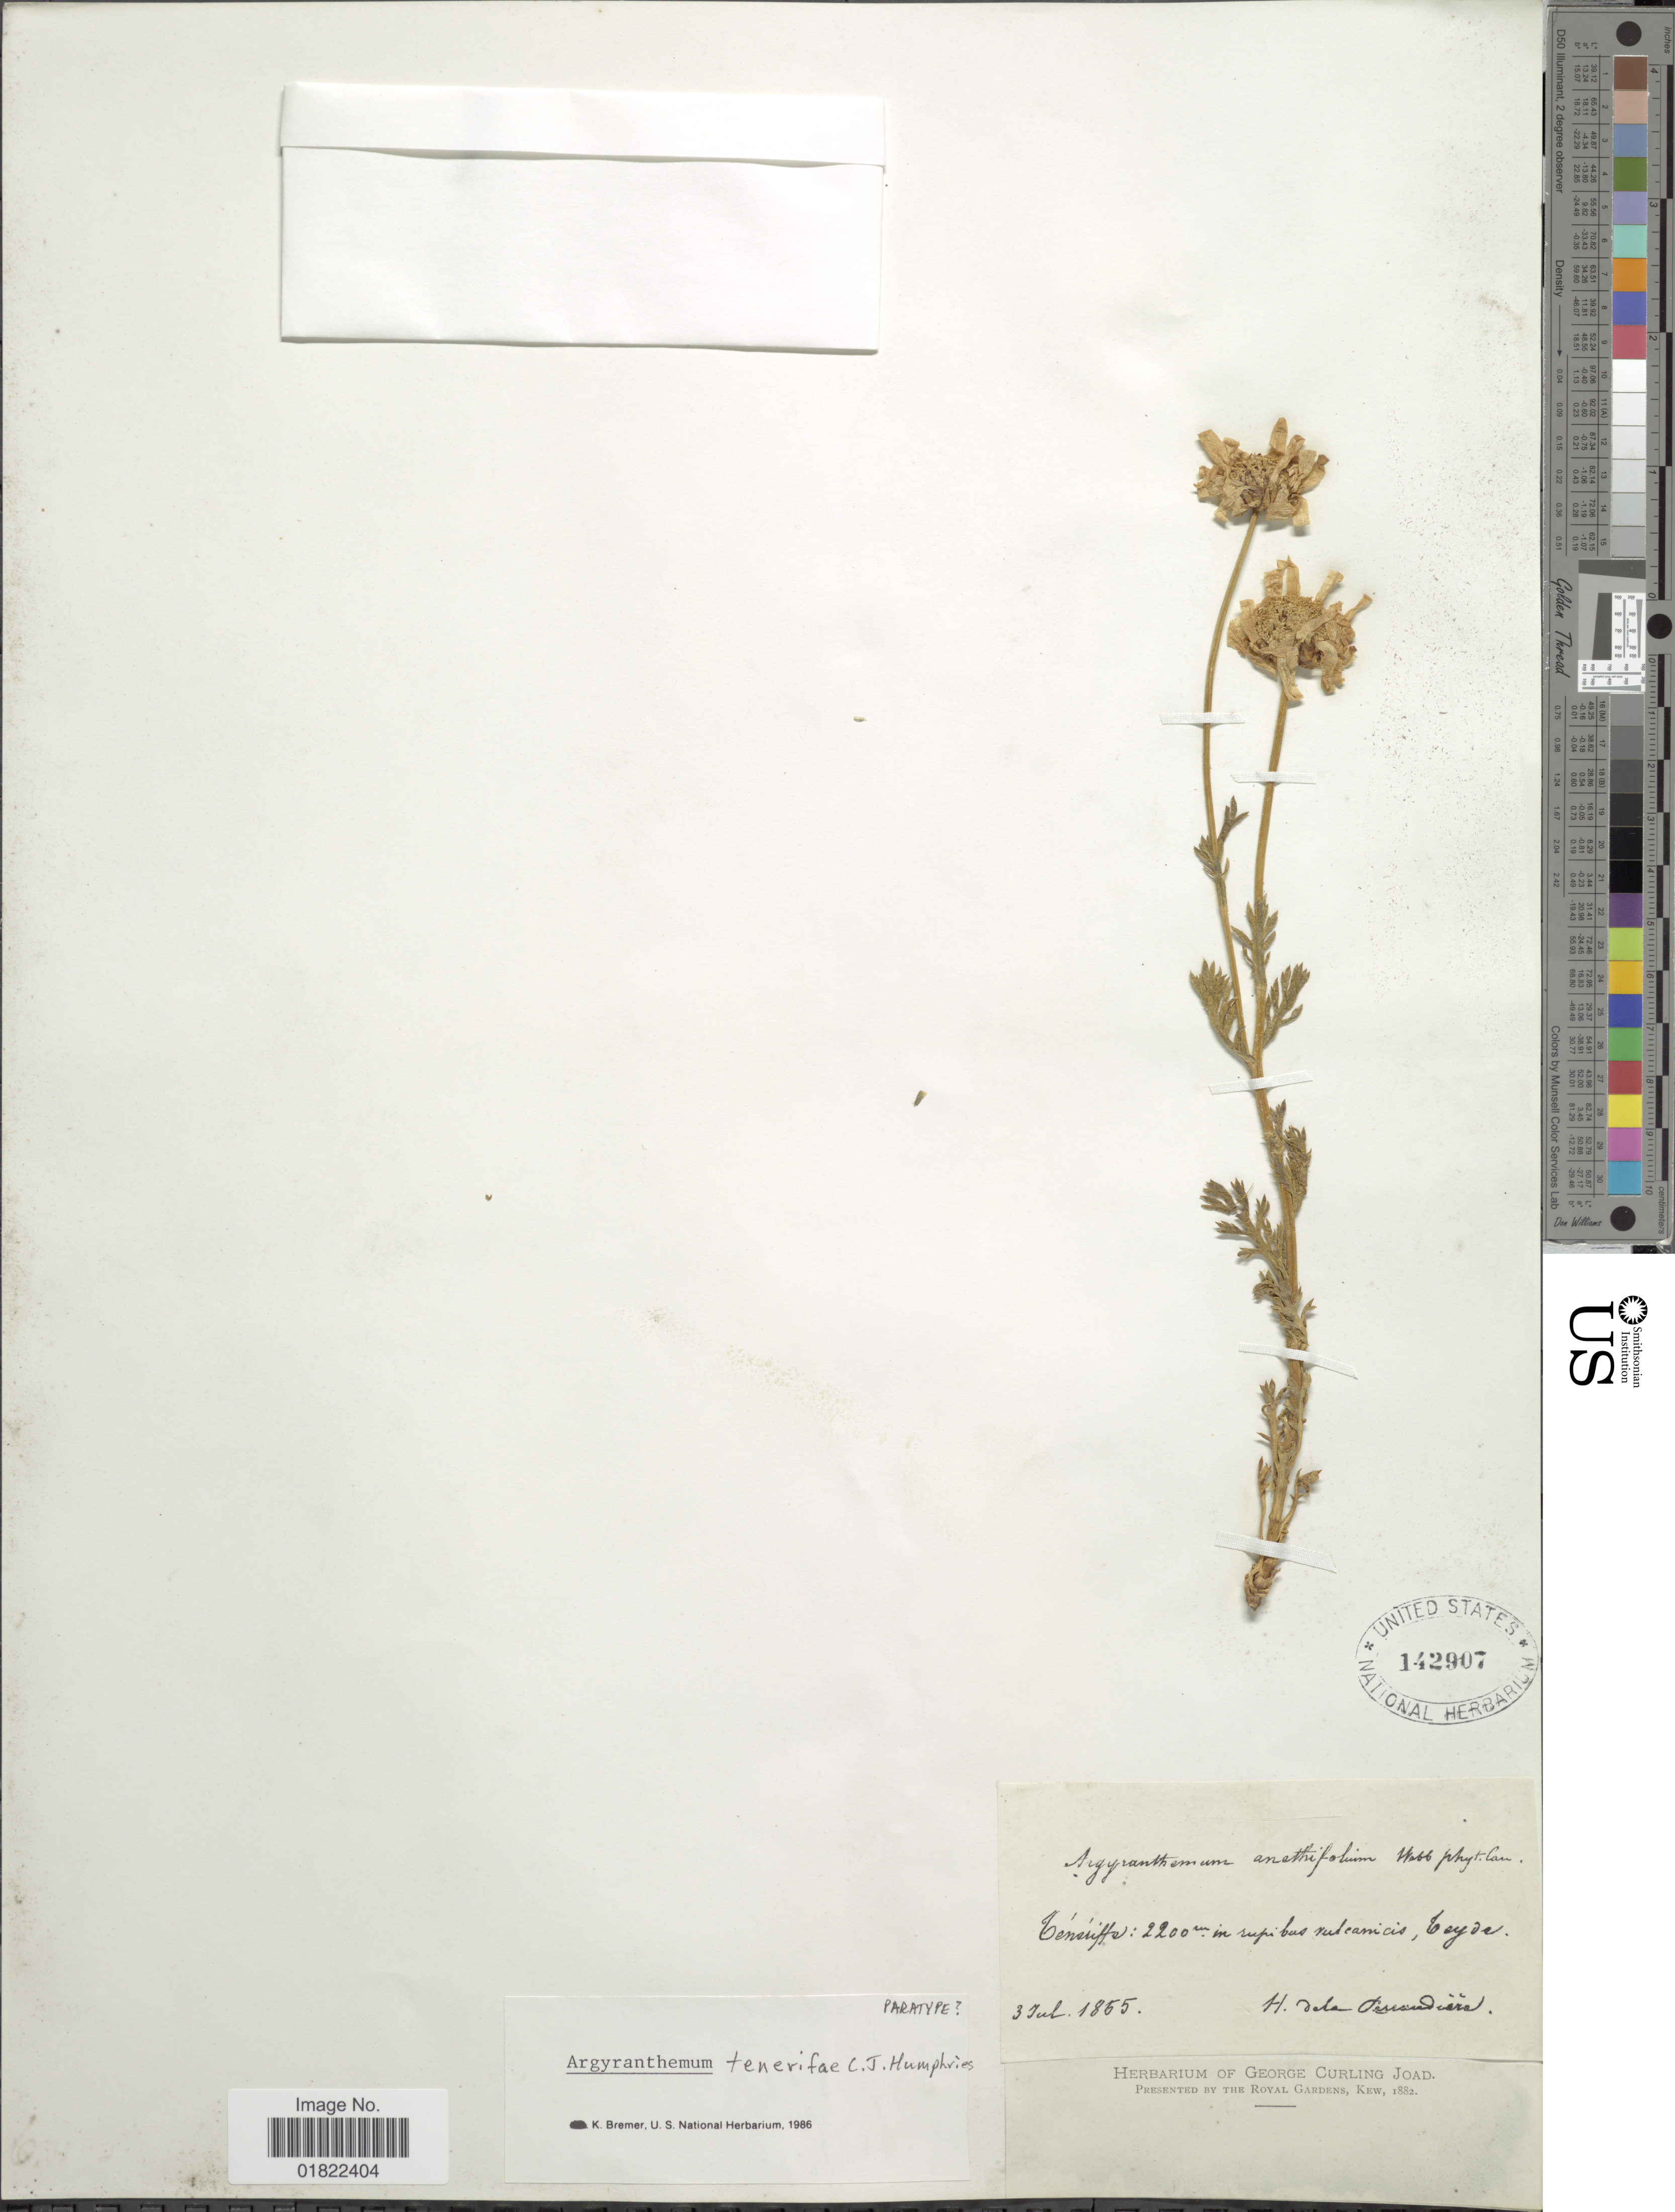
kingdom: Plantae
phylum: Tracheophyta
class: Magnoliopsida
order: Asterales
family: Asteraceae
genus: Argyranthemum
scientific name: Argyranthemum tenerifae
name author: Humphries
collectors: H. de la Perraudière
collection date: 1855-07-03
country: Spain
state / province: Canarias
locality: Teneriffe, in rupibus vulcanicis, Teyde (Teide).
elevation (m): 2200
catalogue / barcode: US 142907